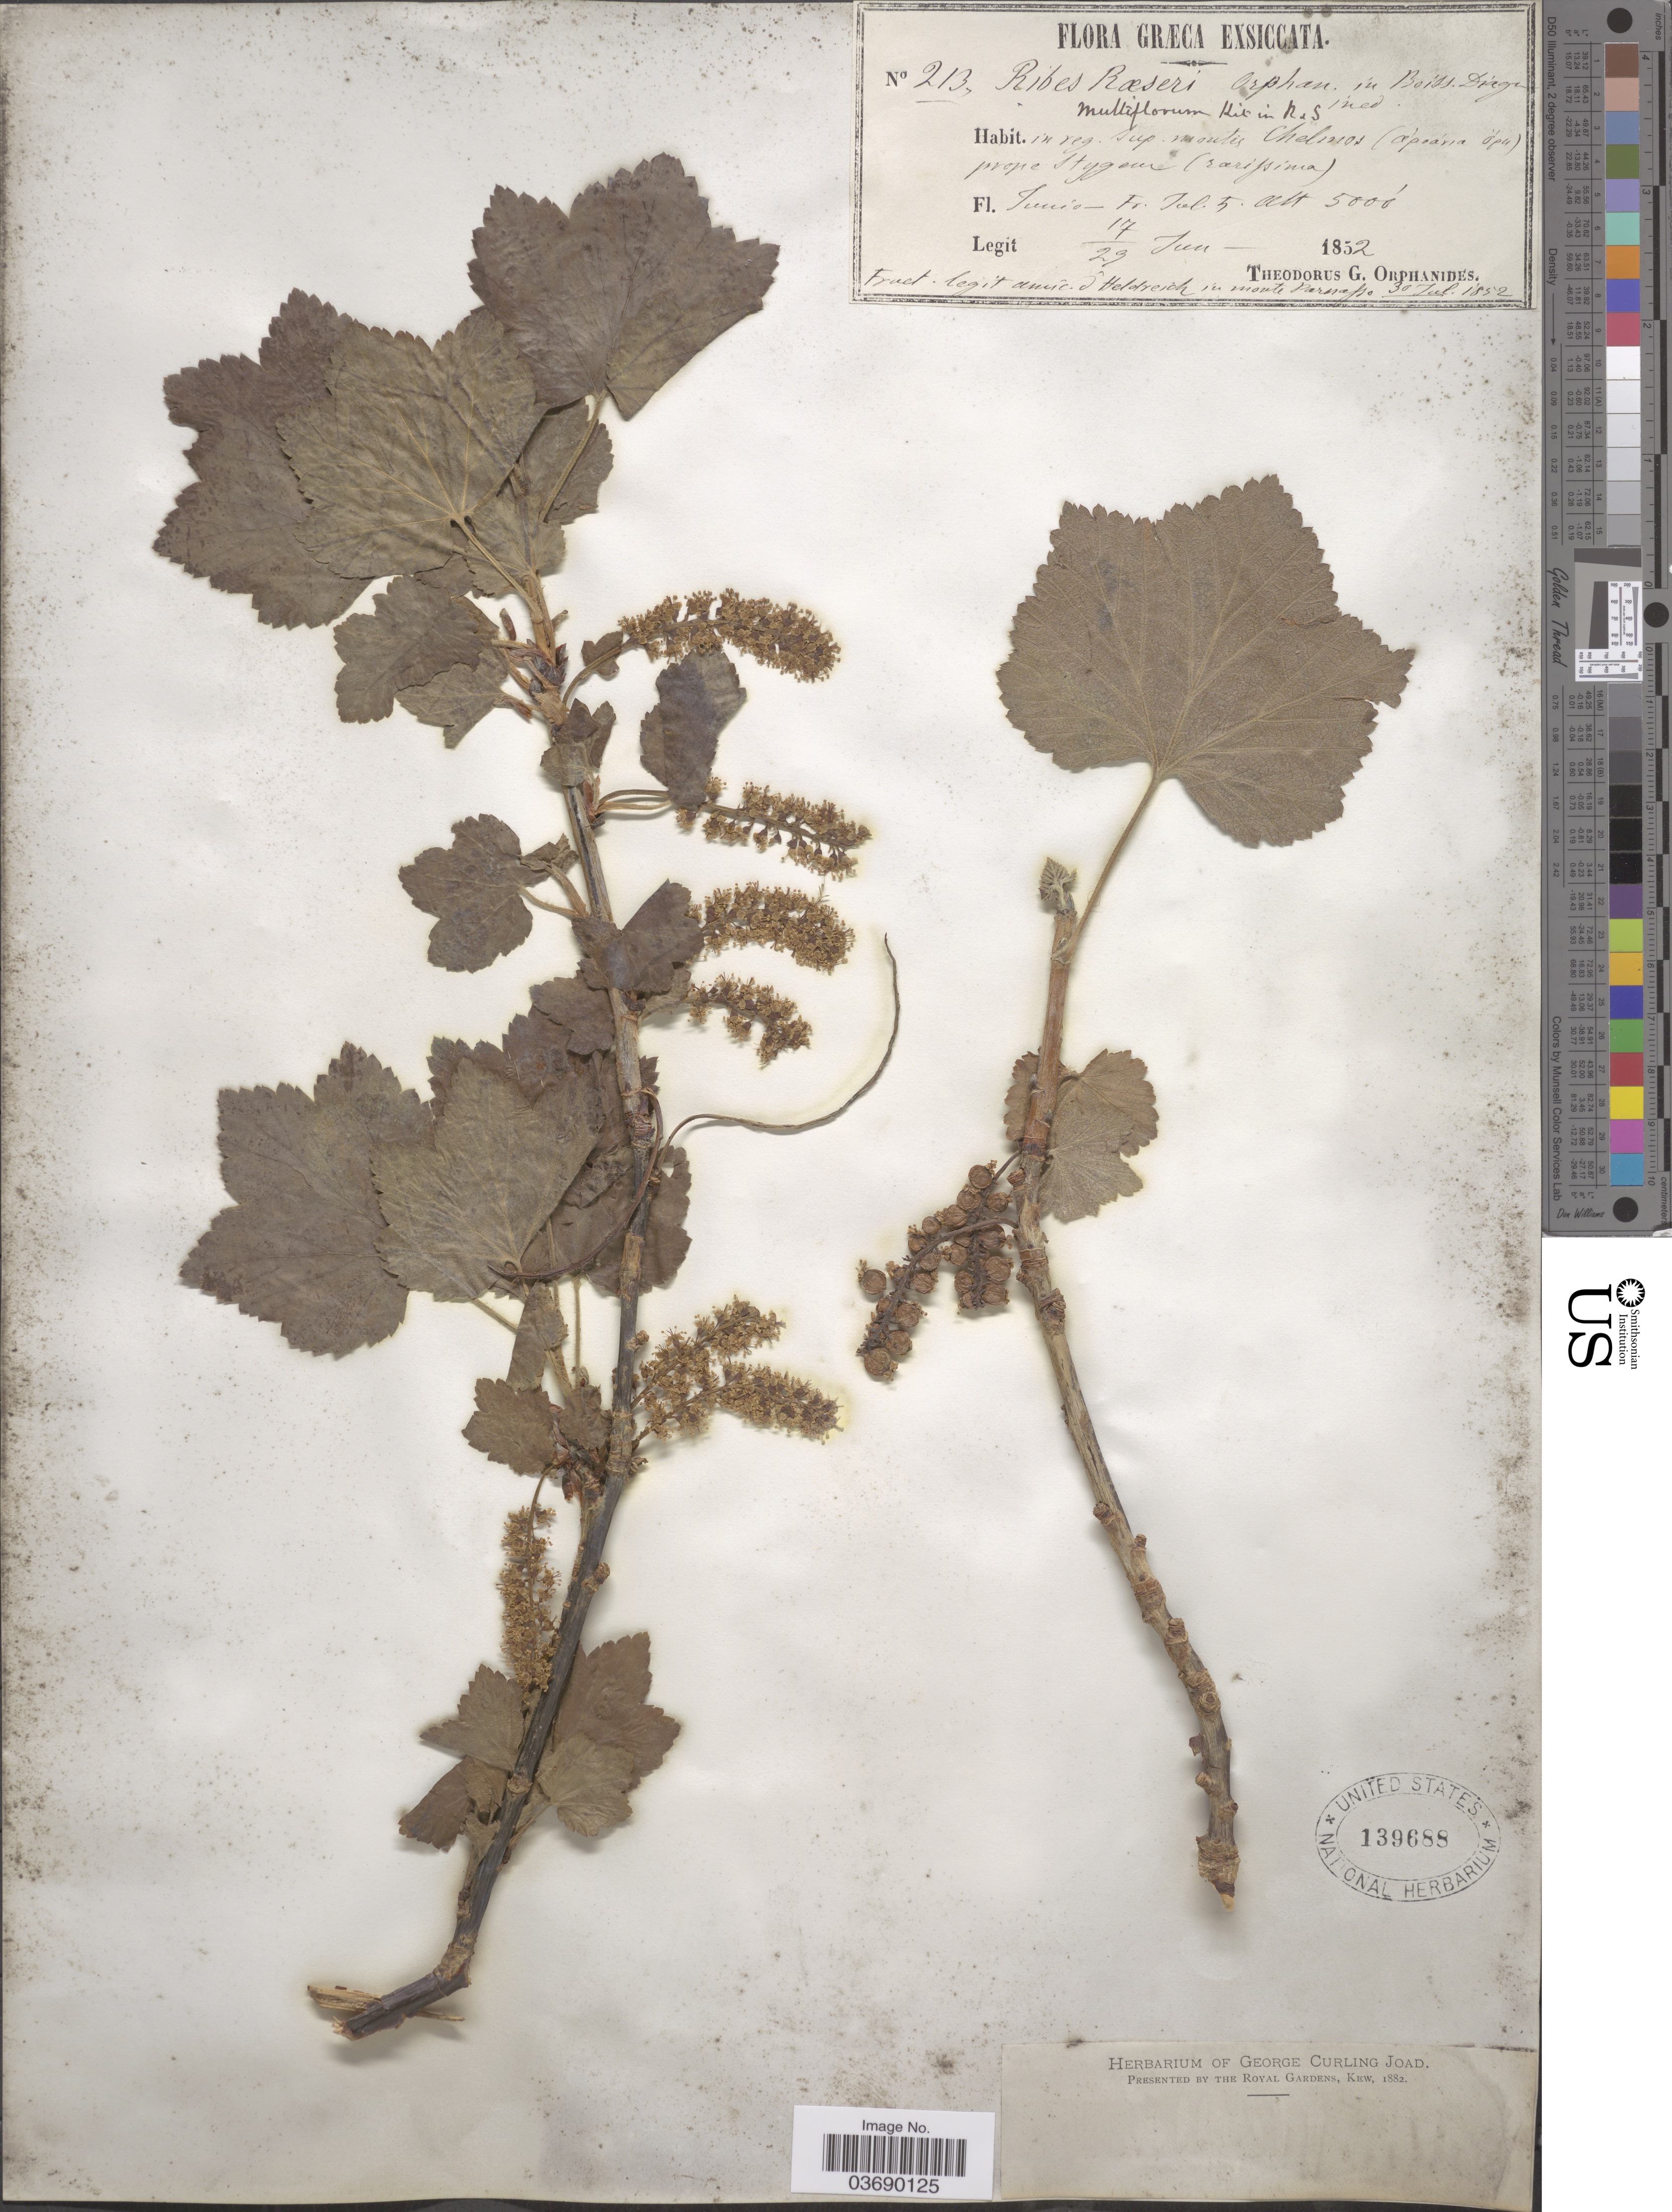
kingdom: Plantae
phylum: Tracheophyta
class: Magnoliopsida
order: Saxifragales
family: Grossulariaceae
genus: Ribes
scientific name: Ribes rubrum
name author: L.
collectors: T. G. Orphanides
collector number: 213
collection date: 1852-06-17/1852-06-29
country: Greece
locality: In reg. sup. montis Chelmos (àpeárra ópu) prope Itygem.*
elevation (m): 1524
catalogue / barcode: US 139688